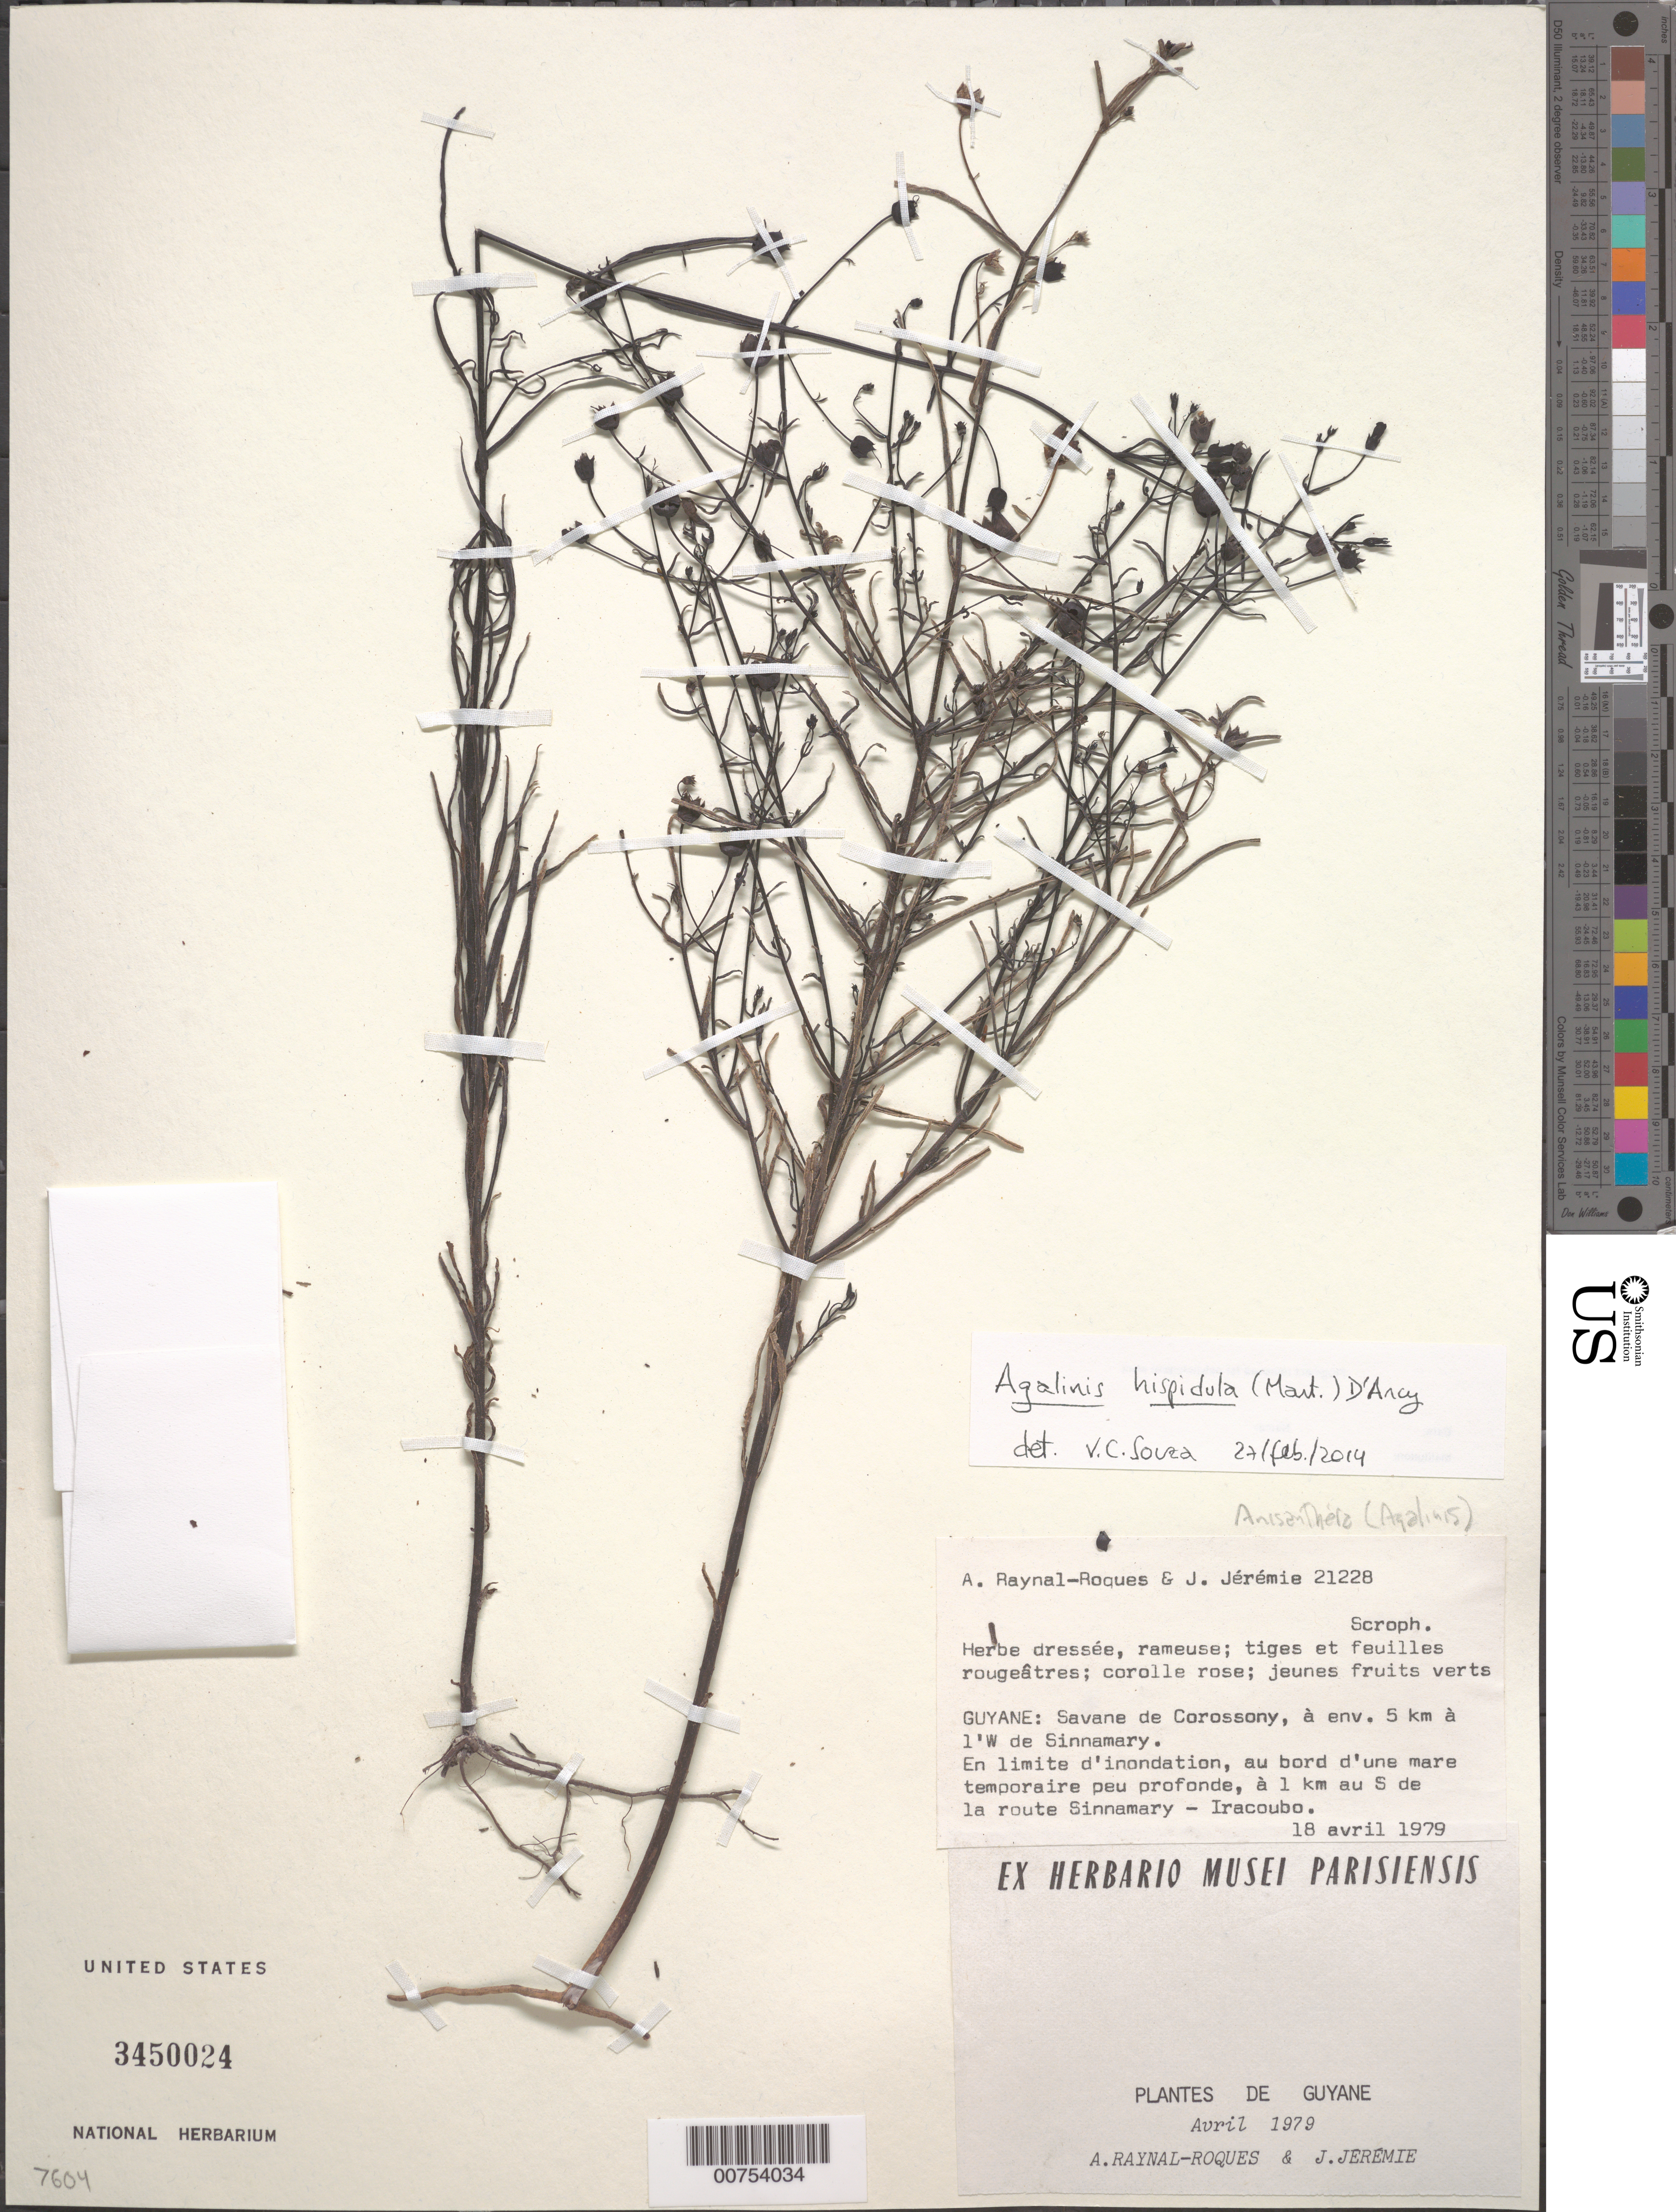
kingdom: Plantae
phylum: Tracheophyta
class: Magnoliopsida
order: Lamiales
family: Orobanchaceae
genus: Agalinis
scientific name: Agalinis hispidula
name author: (Mart.) D'Arcy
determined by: Souza, Vinicius C.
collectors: A. M. Raynal & J. Jérémie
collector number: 21228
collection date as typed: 18-Apr-79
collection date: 1979-04-18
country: French Guiana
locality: Savane de Corossony, 5 km W de Sinnamary, 1 km S de la route Sinnamary-Iracoubo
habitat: En limite d'inondation, au bord d'une mare temporaire peu profonde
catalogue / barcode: US 3450024